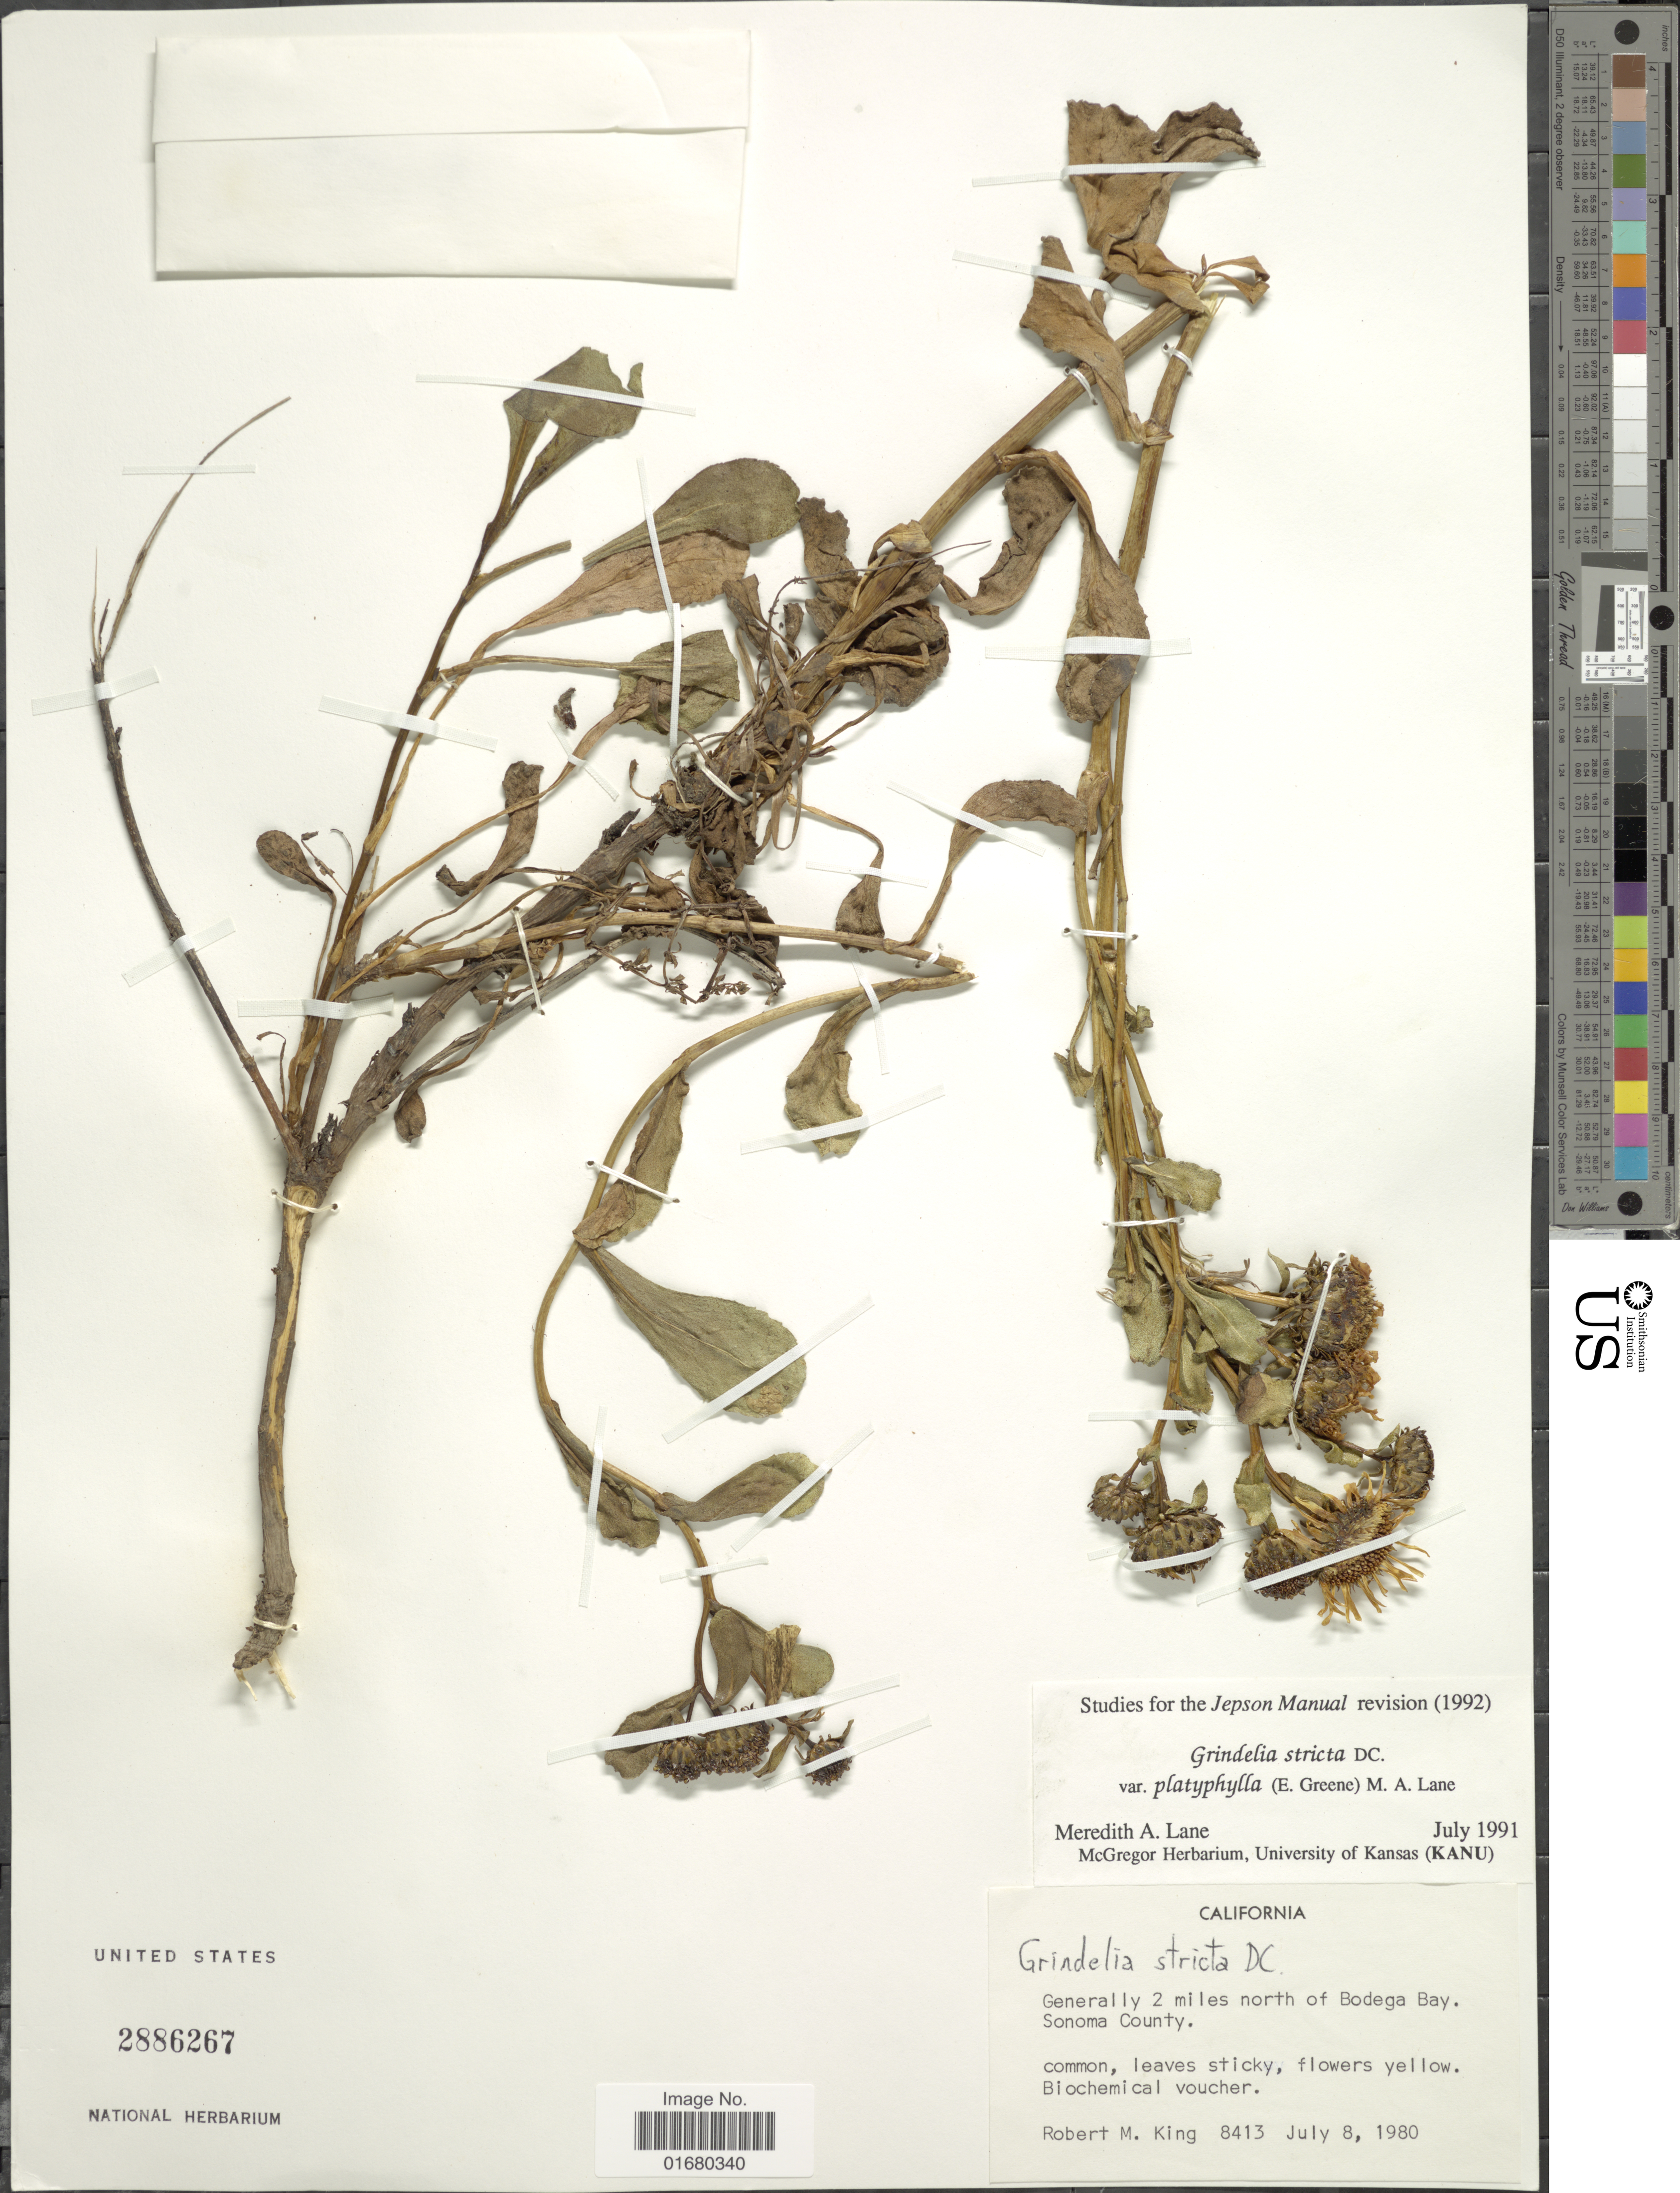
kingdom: Plantae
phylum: Tracheophyta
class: Magnoliopsida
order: Asterales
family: Asteraceae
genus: Grindelia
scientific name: Grindelia stricta var. platyphylla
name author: (Greene) M.A. Lane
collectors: R. M. King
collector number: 8413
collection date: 1980-07-08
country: United States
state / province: California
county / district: Sonoma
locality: Generally 2 miles north of Bodega Bay, Sonoma County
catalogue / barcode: US 2886267